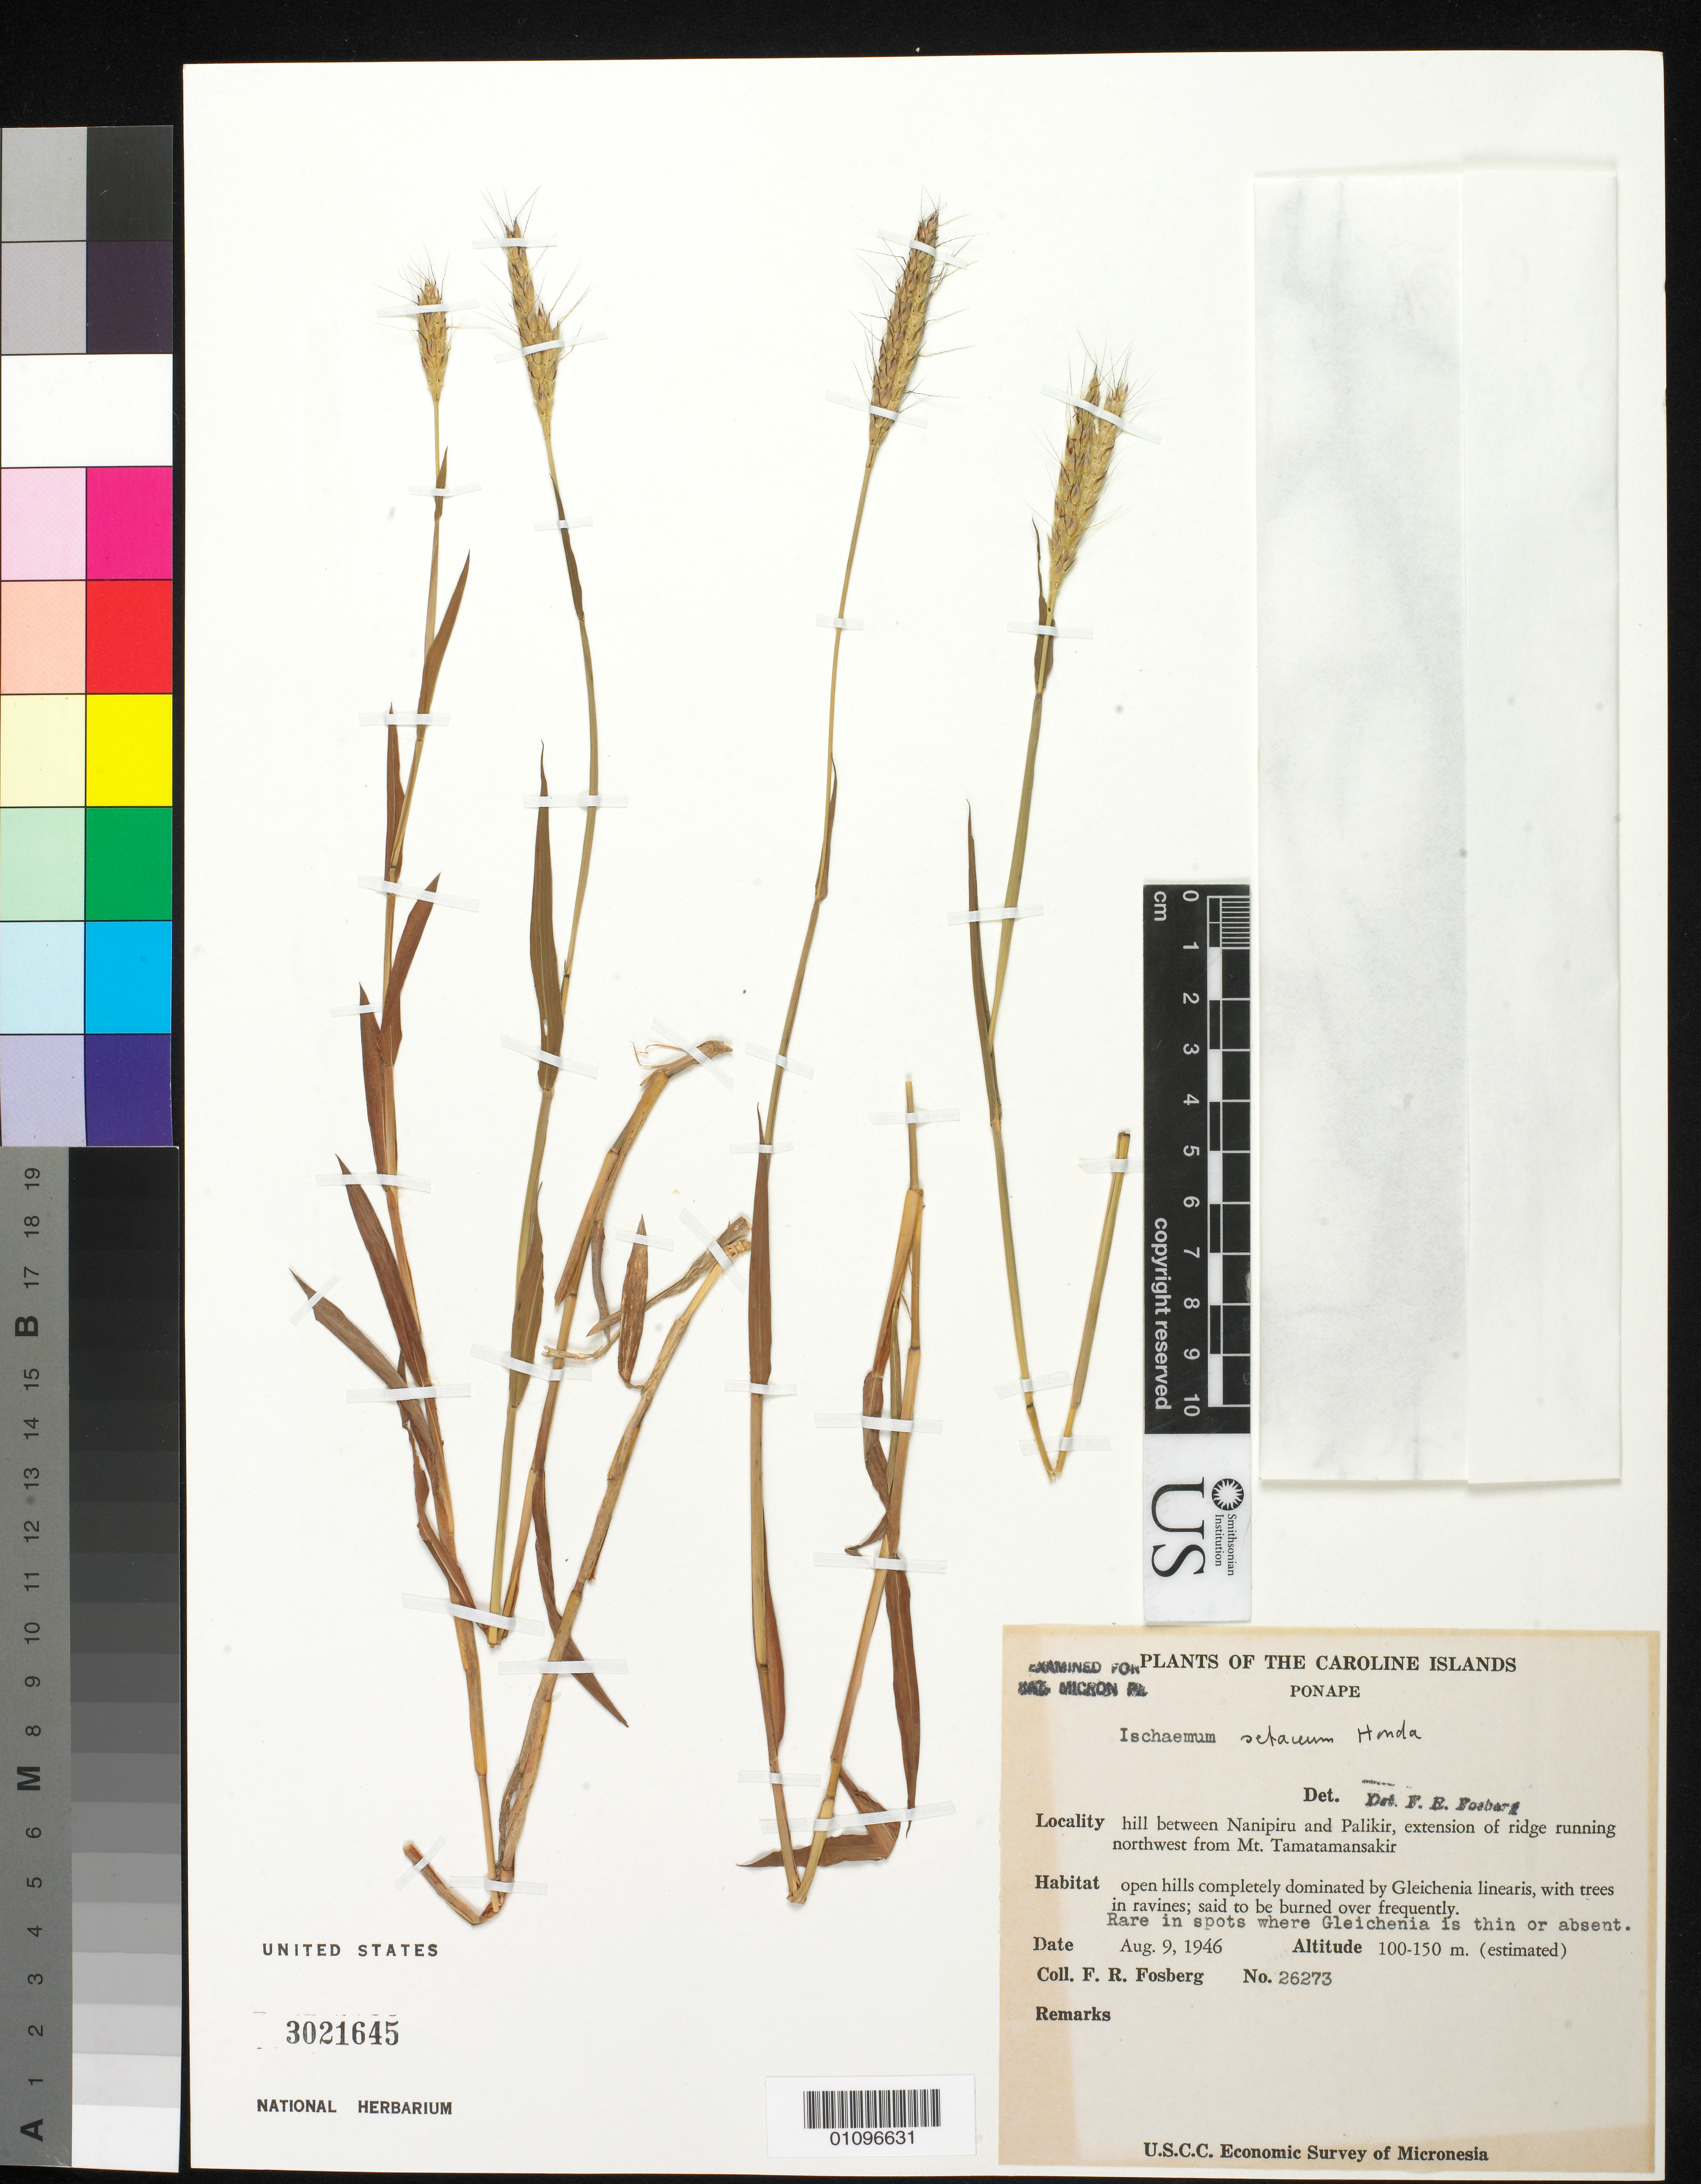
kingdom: Plantae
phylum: Tracheophyta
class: Liliopsida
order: Poales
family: Poaceae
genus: Ischaemum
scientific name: Ischaemum setaceum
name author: Honda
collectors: F. R. Fosberg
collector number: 26273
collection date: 1946-08-09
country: Micronesia, Federated States of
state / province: Pohnpei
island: Pohnpei [Ponape]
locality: Hill between Nanipiru and Palikir, extension of ridge running northwest from Mt. Tamatamansakir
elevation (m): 100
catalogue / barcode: US 3021645